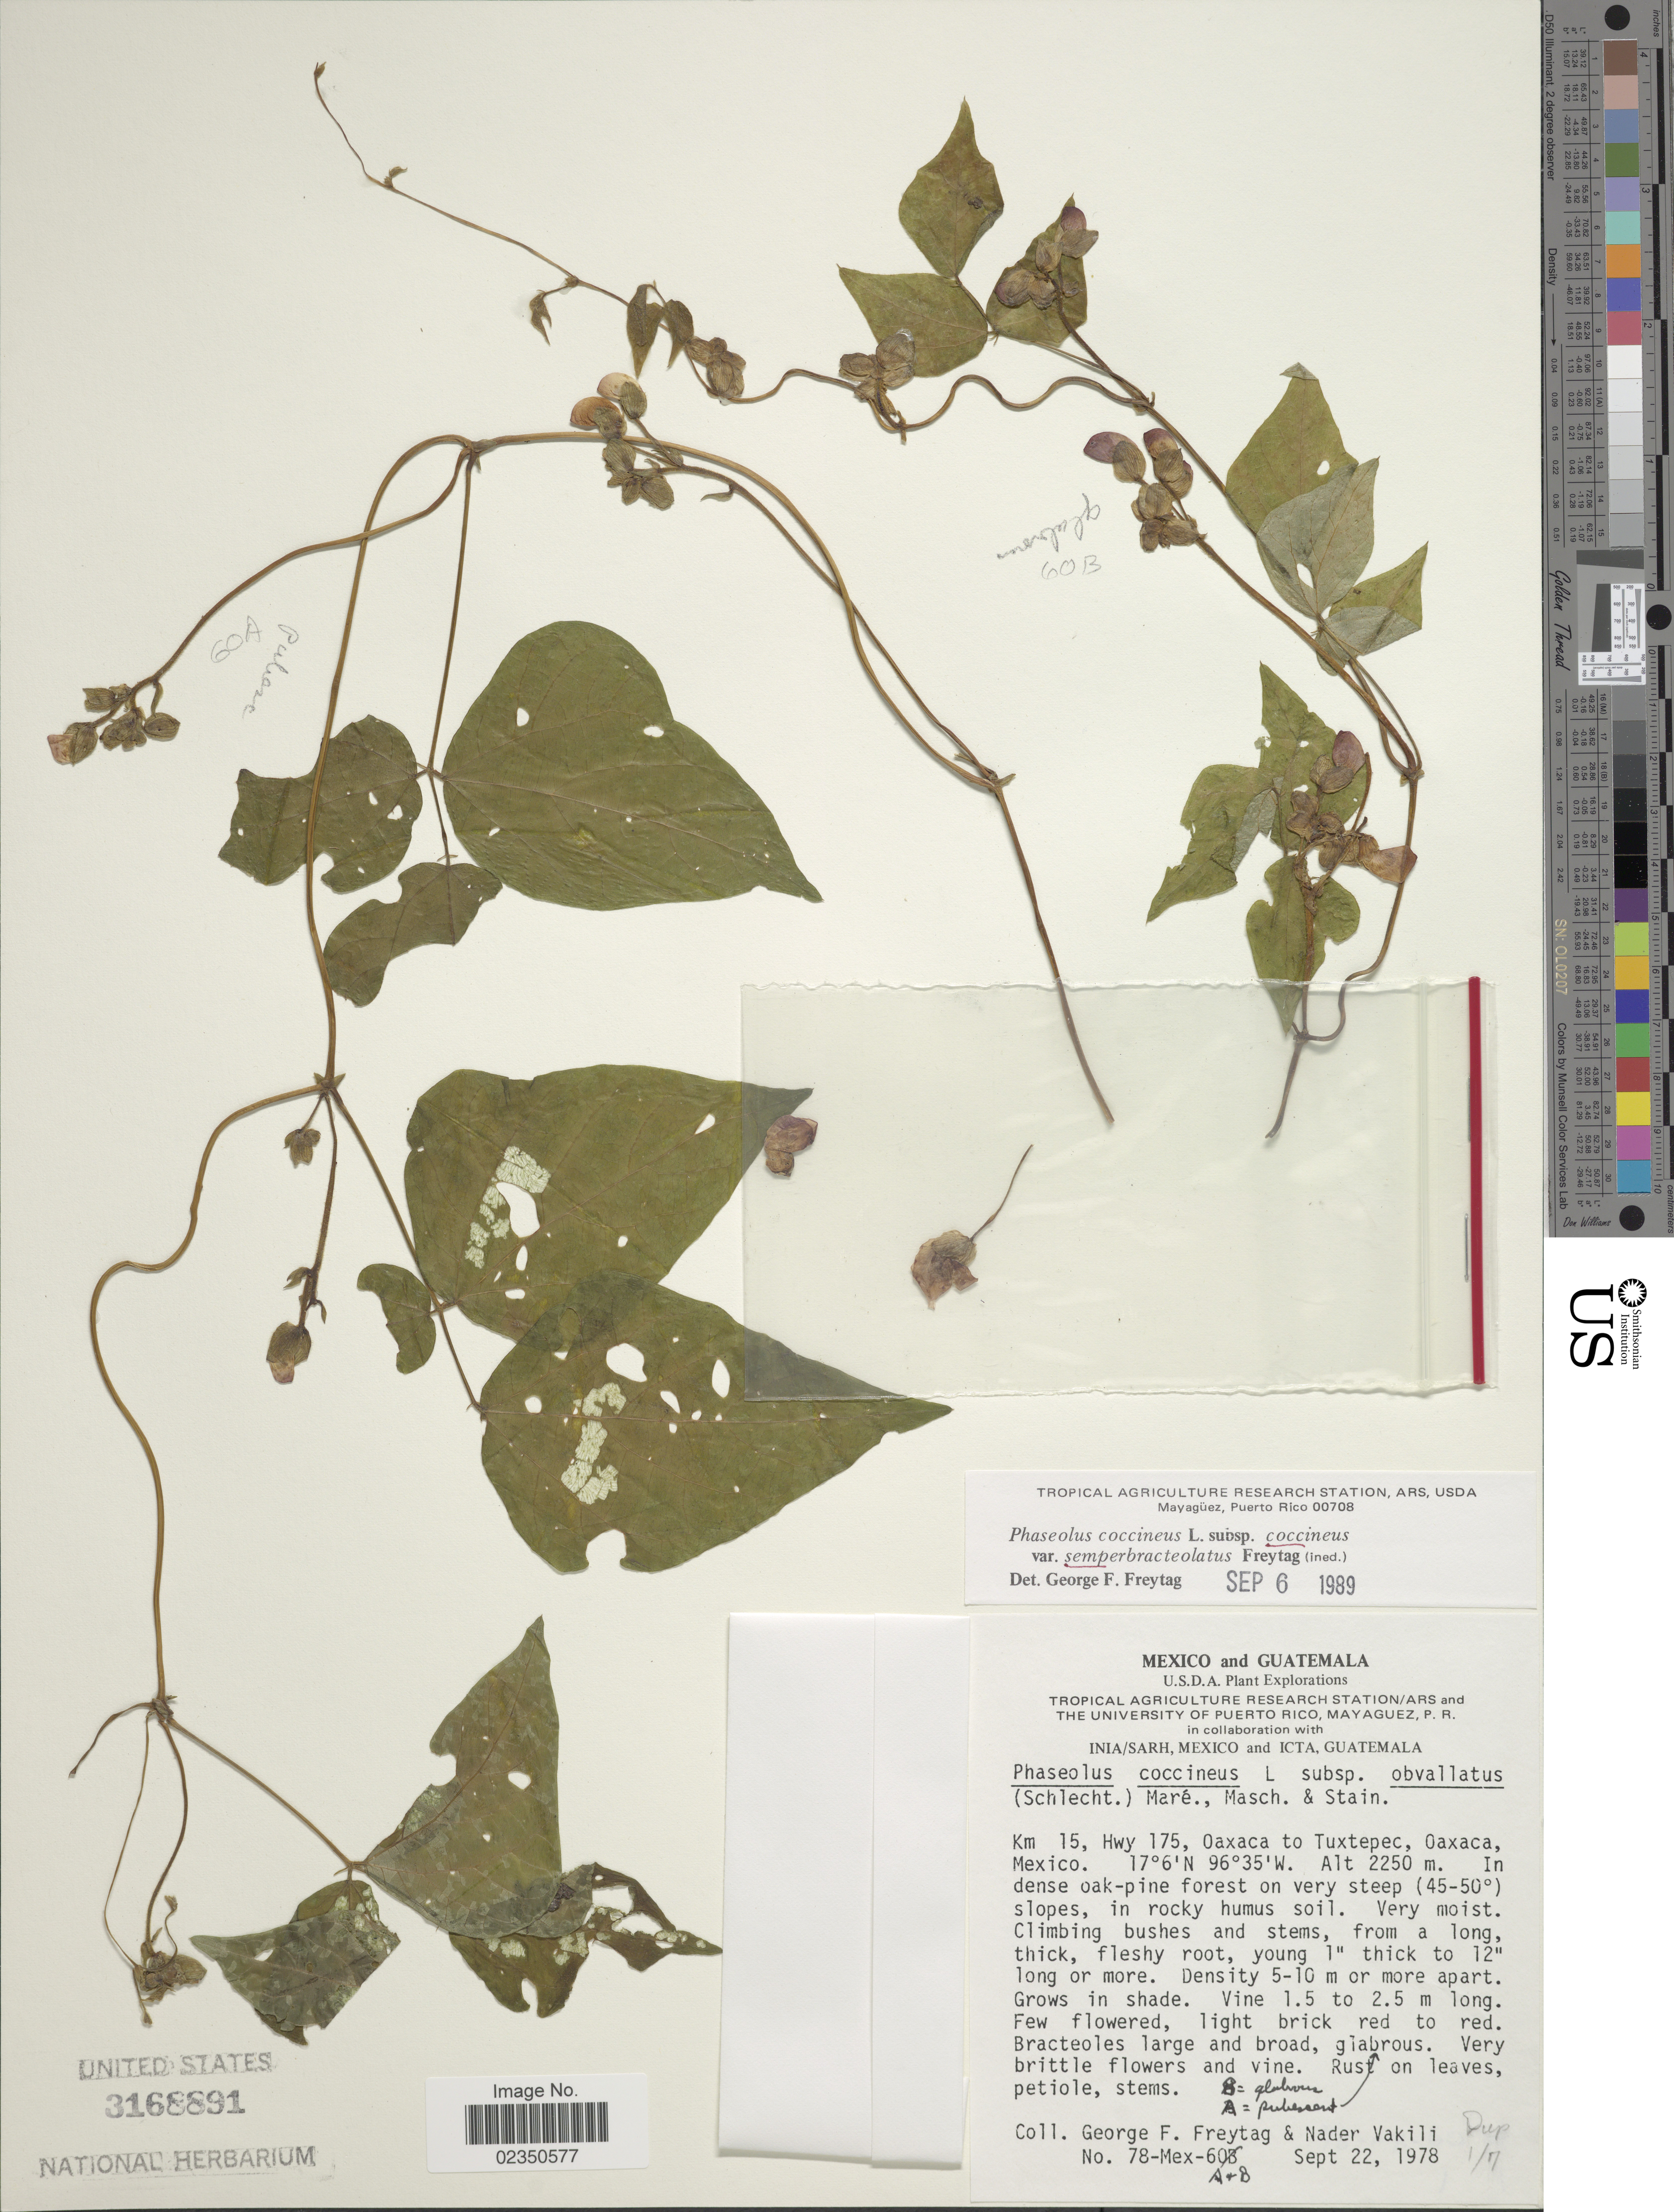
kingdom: Plantae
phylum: Tracheophyta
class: Magnoliopsida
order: Fabales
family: Fabaceae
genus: Phaseolus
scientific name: Phaseolus coccineus var. semperbracteolatus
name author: Freytag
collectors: G. F. Freytag & N. Vakili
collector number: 78-Mex-60A-8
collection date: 1978-09-22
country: Mexico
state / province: Oaxaca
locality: Km 15, Hwy 175, Oaxaca to Tuxtepec, on very steep slopes.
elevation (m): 2250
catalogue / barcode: US 3168891